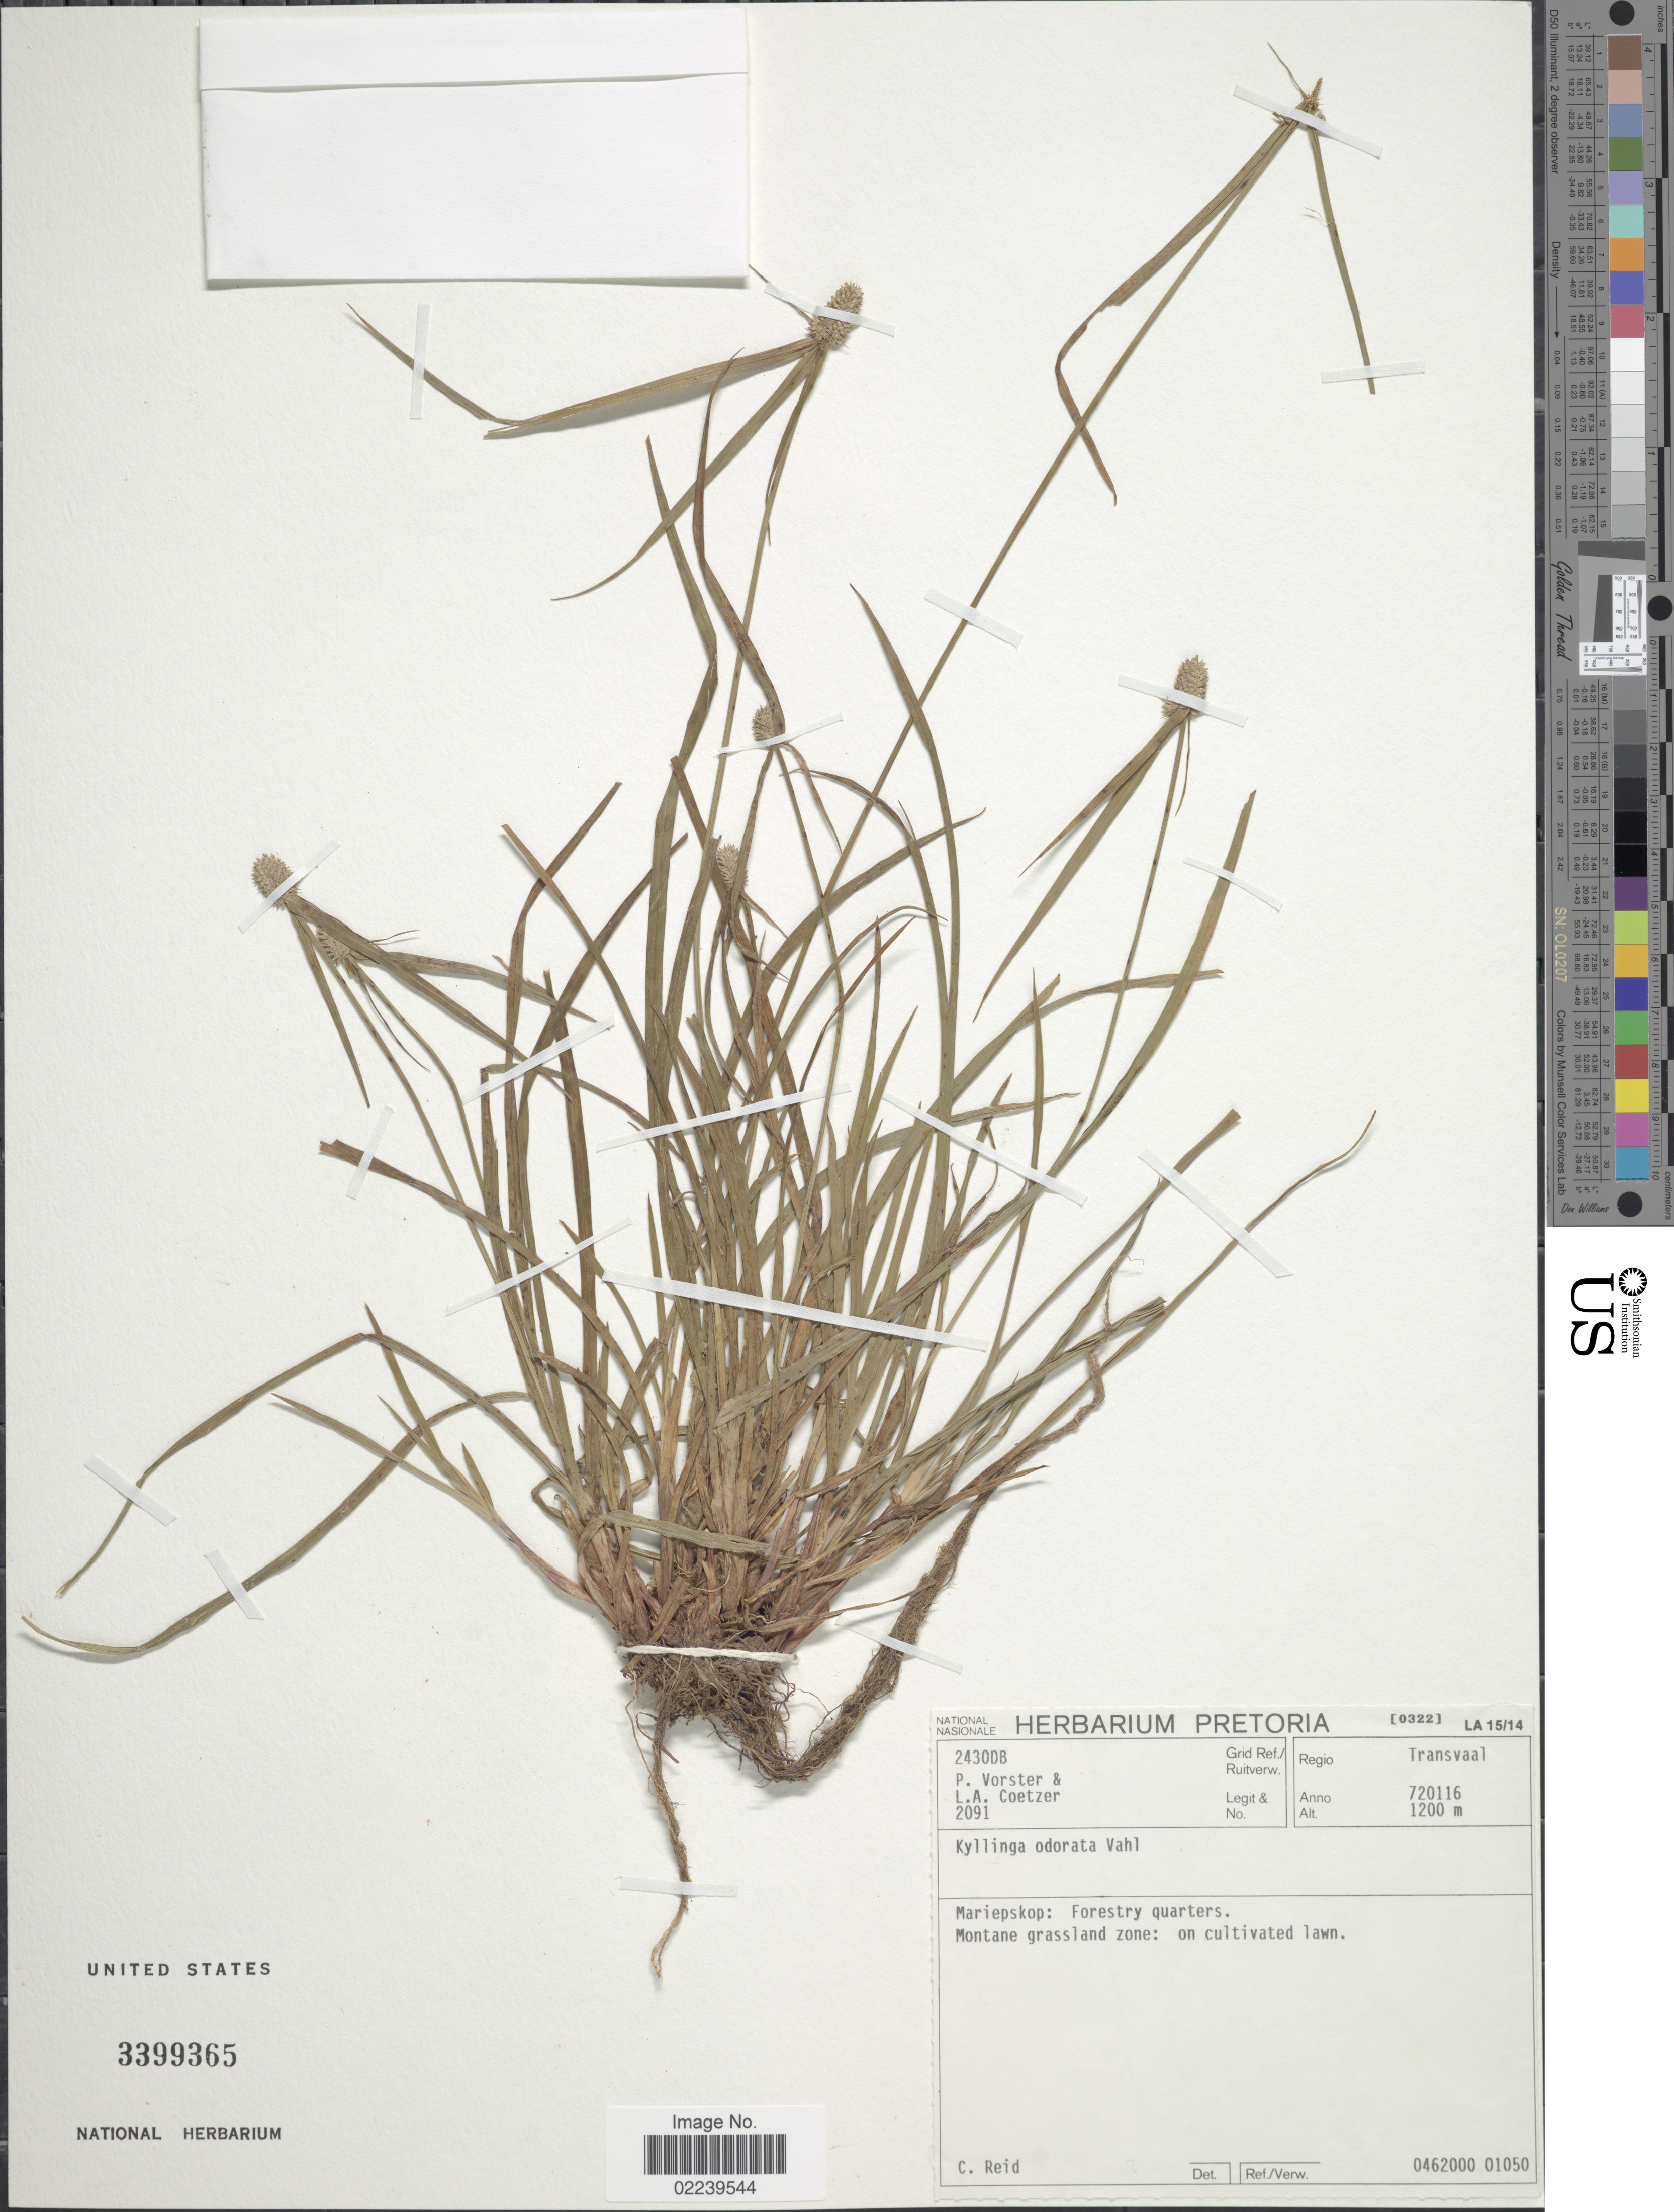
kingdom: Plantae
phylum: Tracheophyta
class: Liliopsida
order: Poales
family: Cyperaceae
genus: Cyperus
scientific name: Cyperus sesquiflorus subsp. sesquiflorus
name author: (Torr.) Mattf. & Kük.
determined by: Strong, M. T., (US), Smithsonian Institution - National Museum of Natural History (UNITED STATES)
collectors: P. Vorster & L. Coetzer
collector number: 2091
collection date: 1972-01-16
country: South Africa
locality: Regio Transvaal, Marieskop: Forestry quarters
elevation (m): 1200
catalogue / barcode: US 3399365